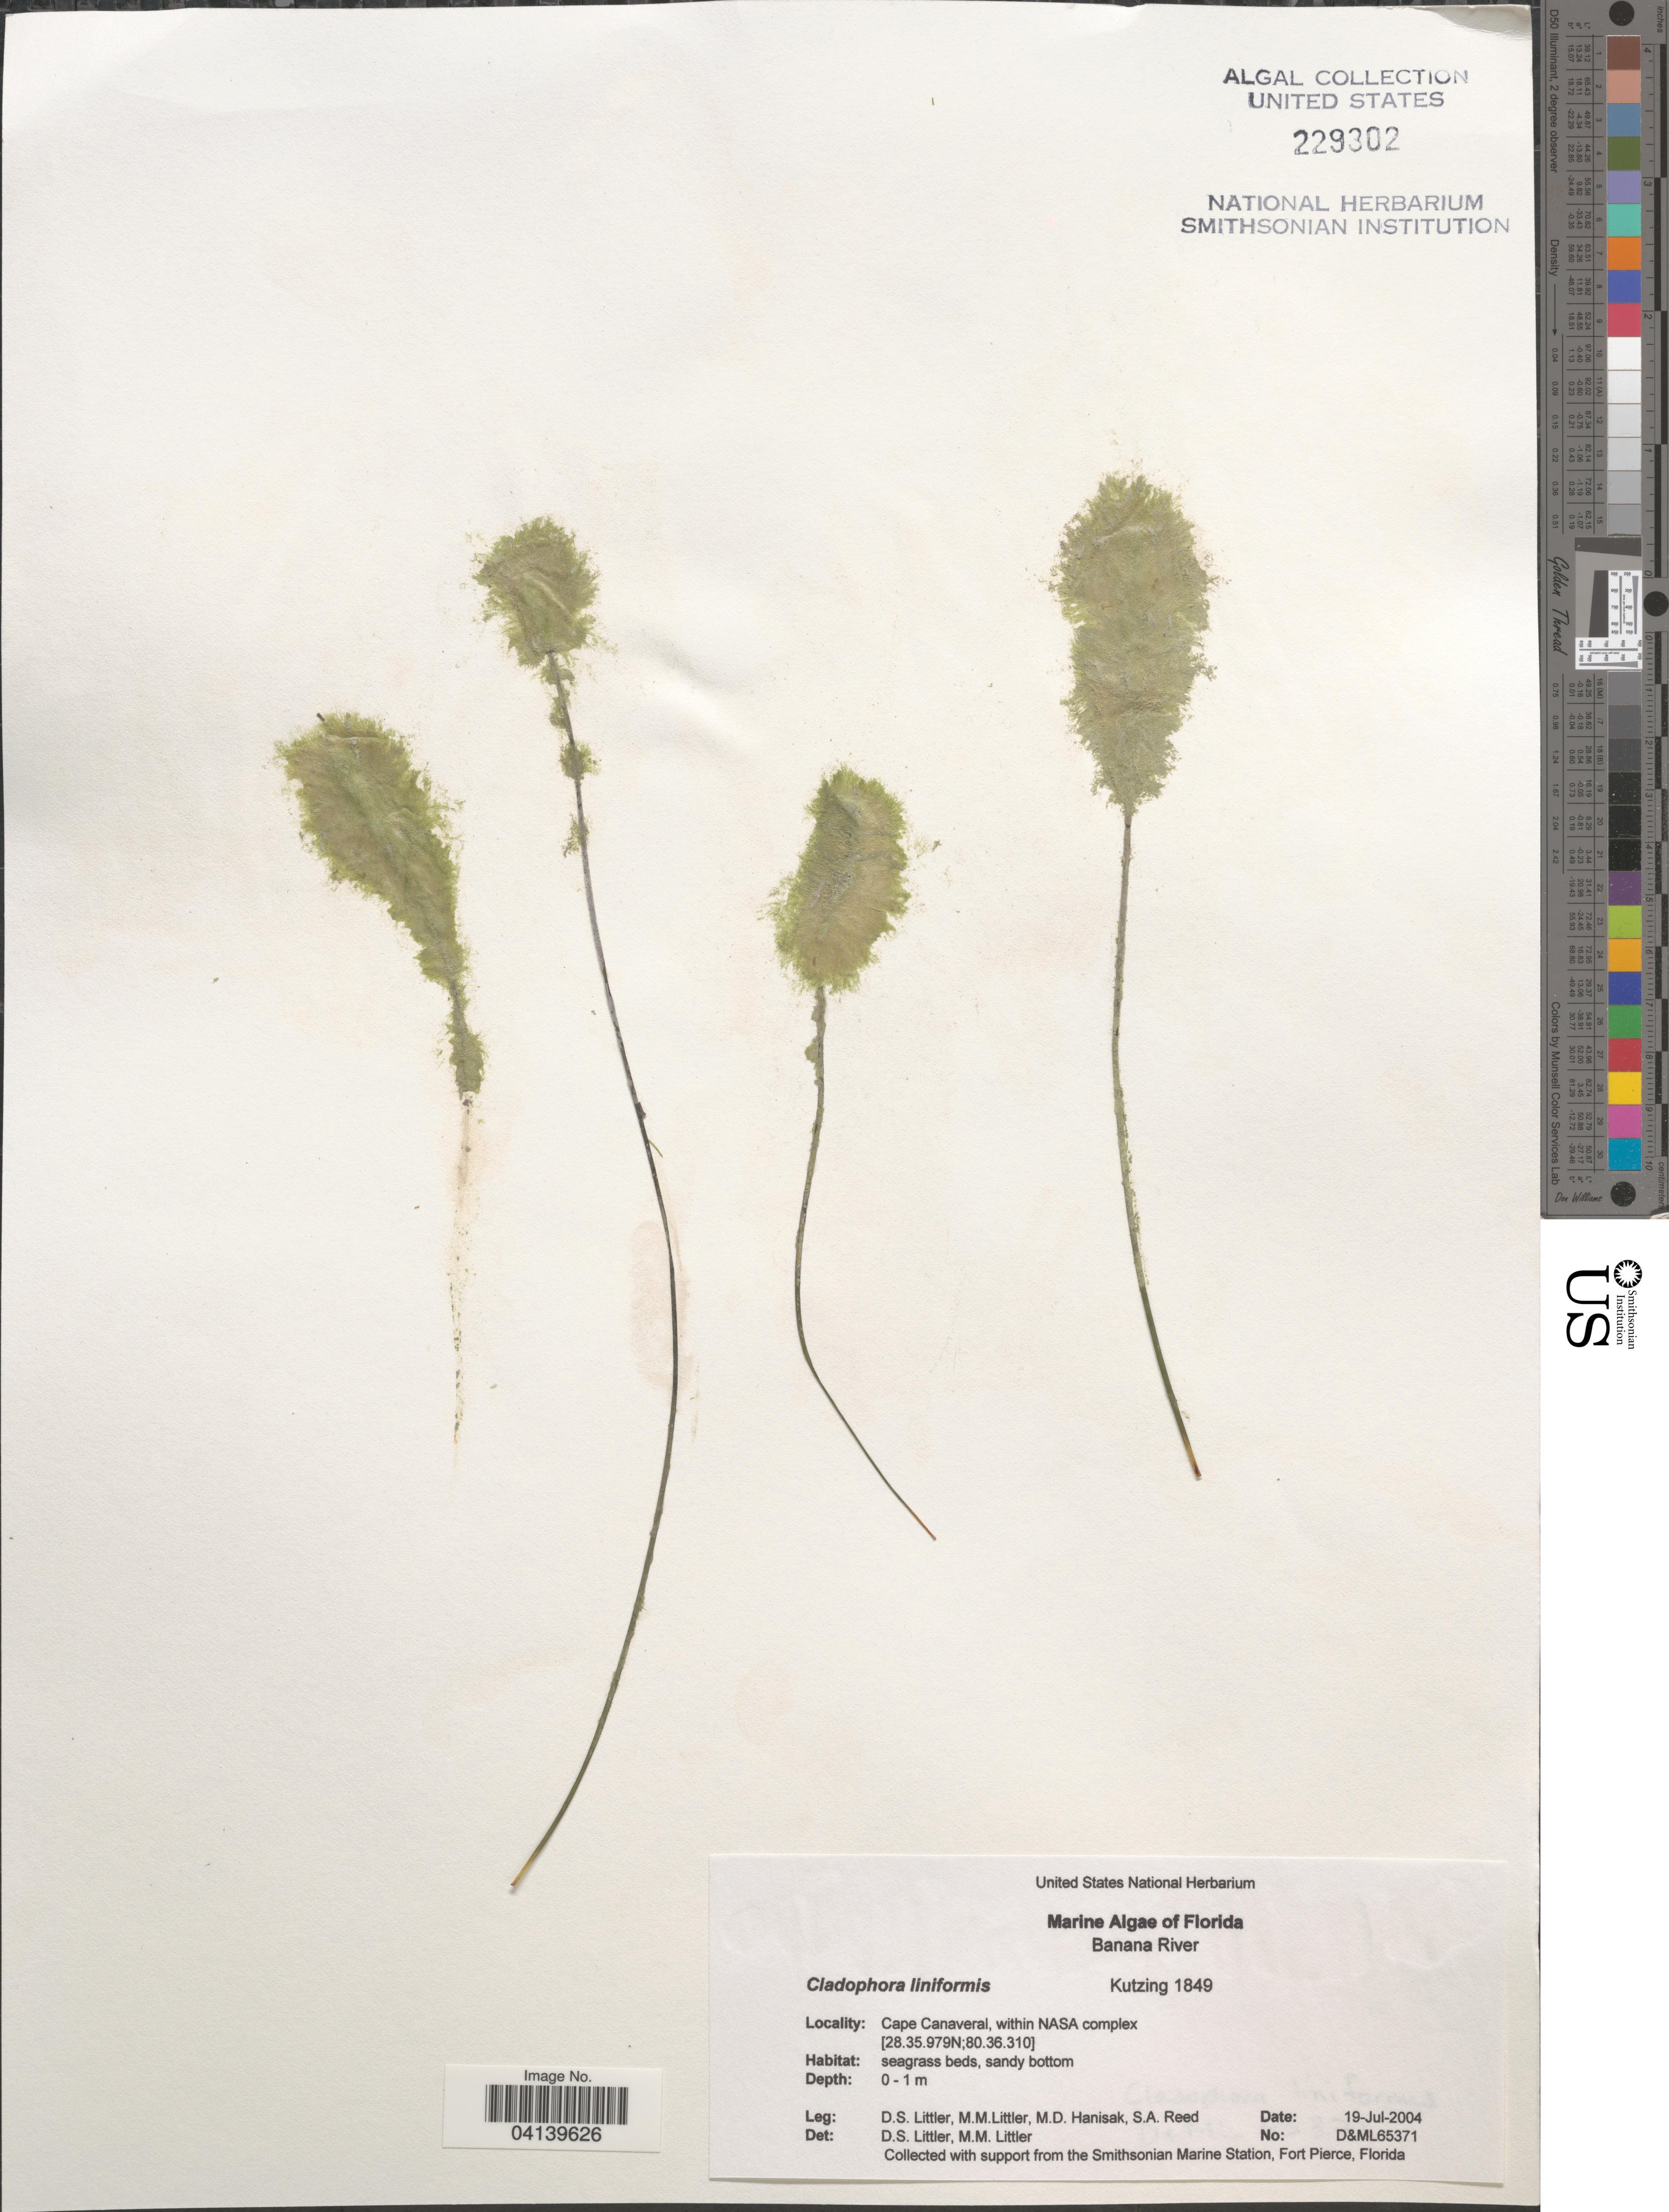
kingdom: Plantae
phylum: Chlorophyta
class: Ulvophyceae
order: Cladophorales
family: Cladophoraceae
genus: Cladophora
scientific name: Cladophora liniformis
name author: Kütz.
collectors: D. S. Littler, M. Hanisak & S. Reed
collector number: D&ML65371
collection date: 2004-07-19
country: United States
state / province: Florida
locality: Banana River. Cape Canaveral, within NASA complex.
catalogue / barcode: US 229302